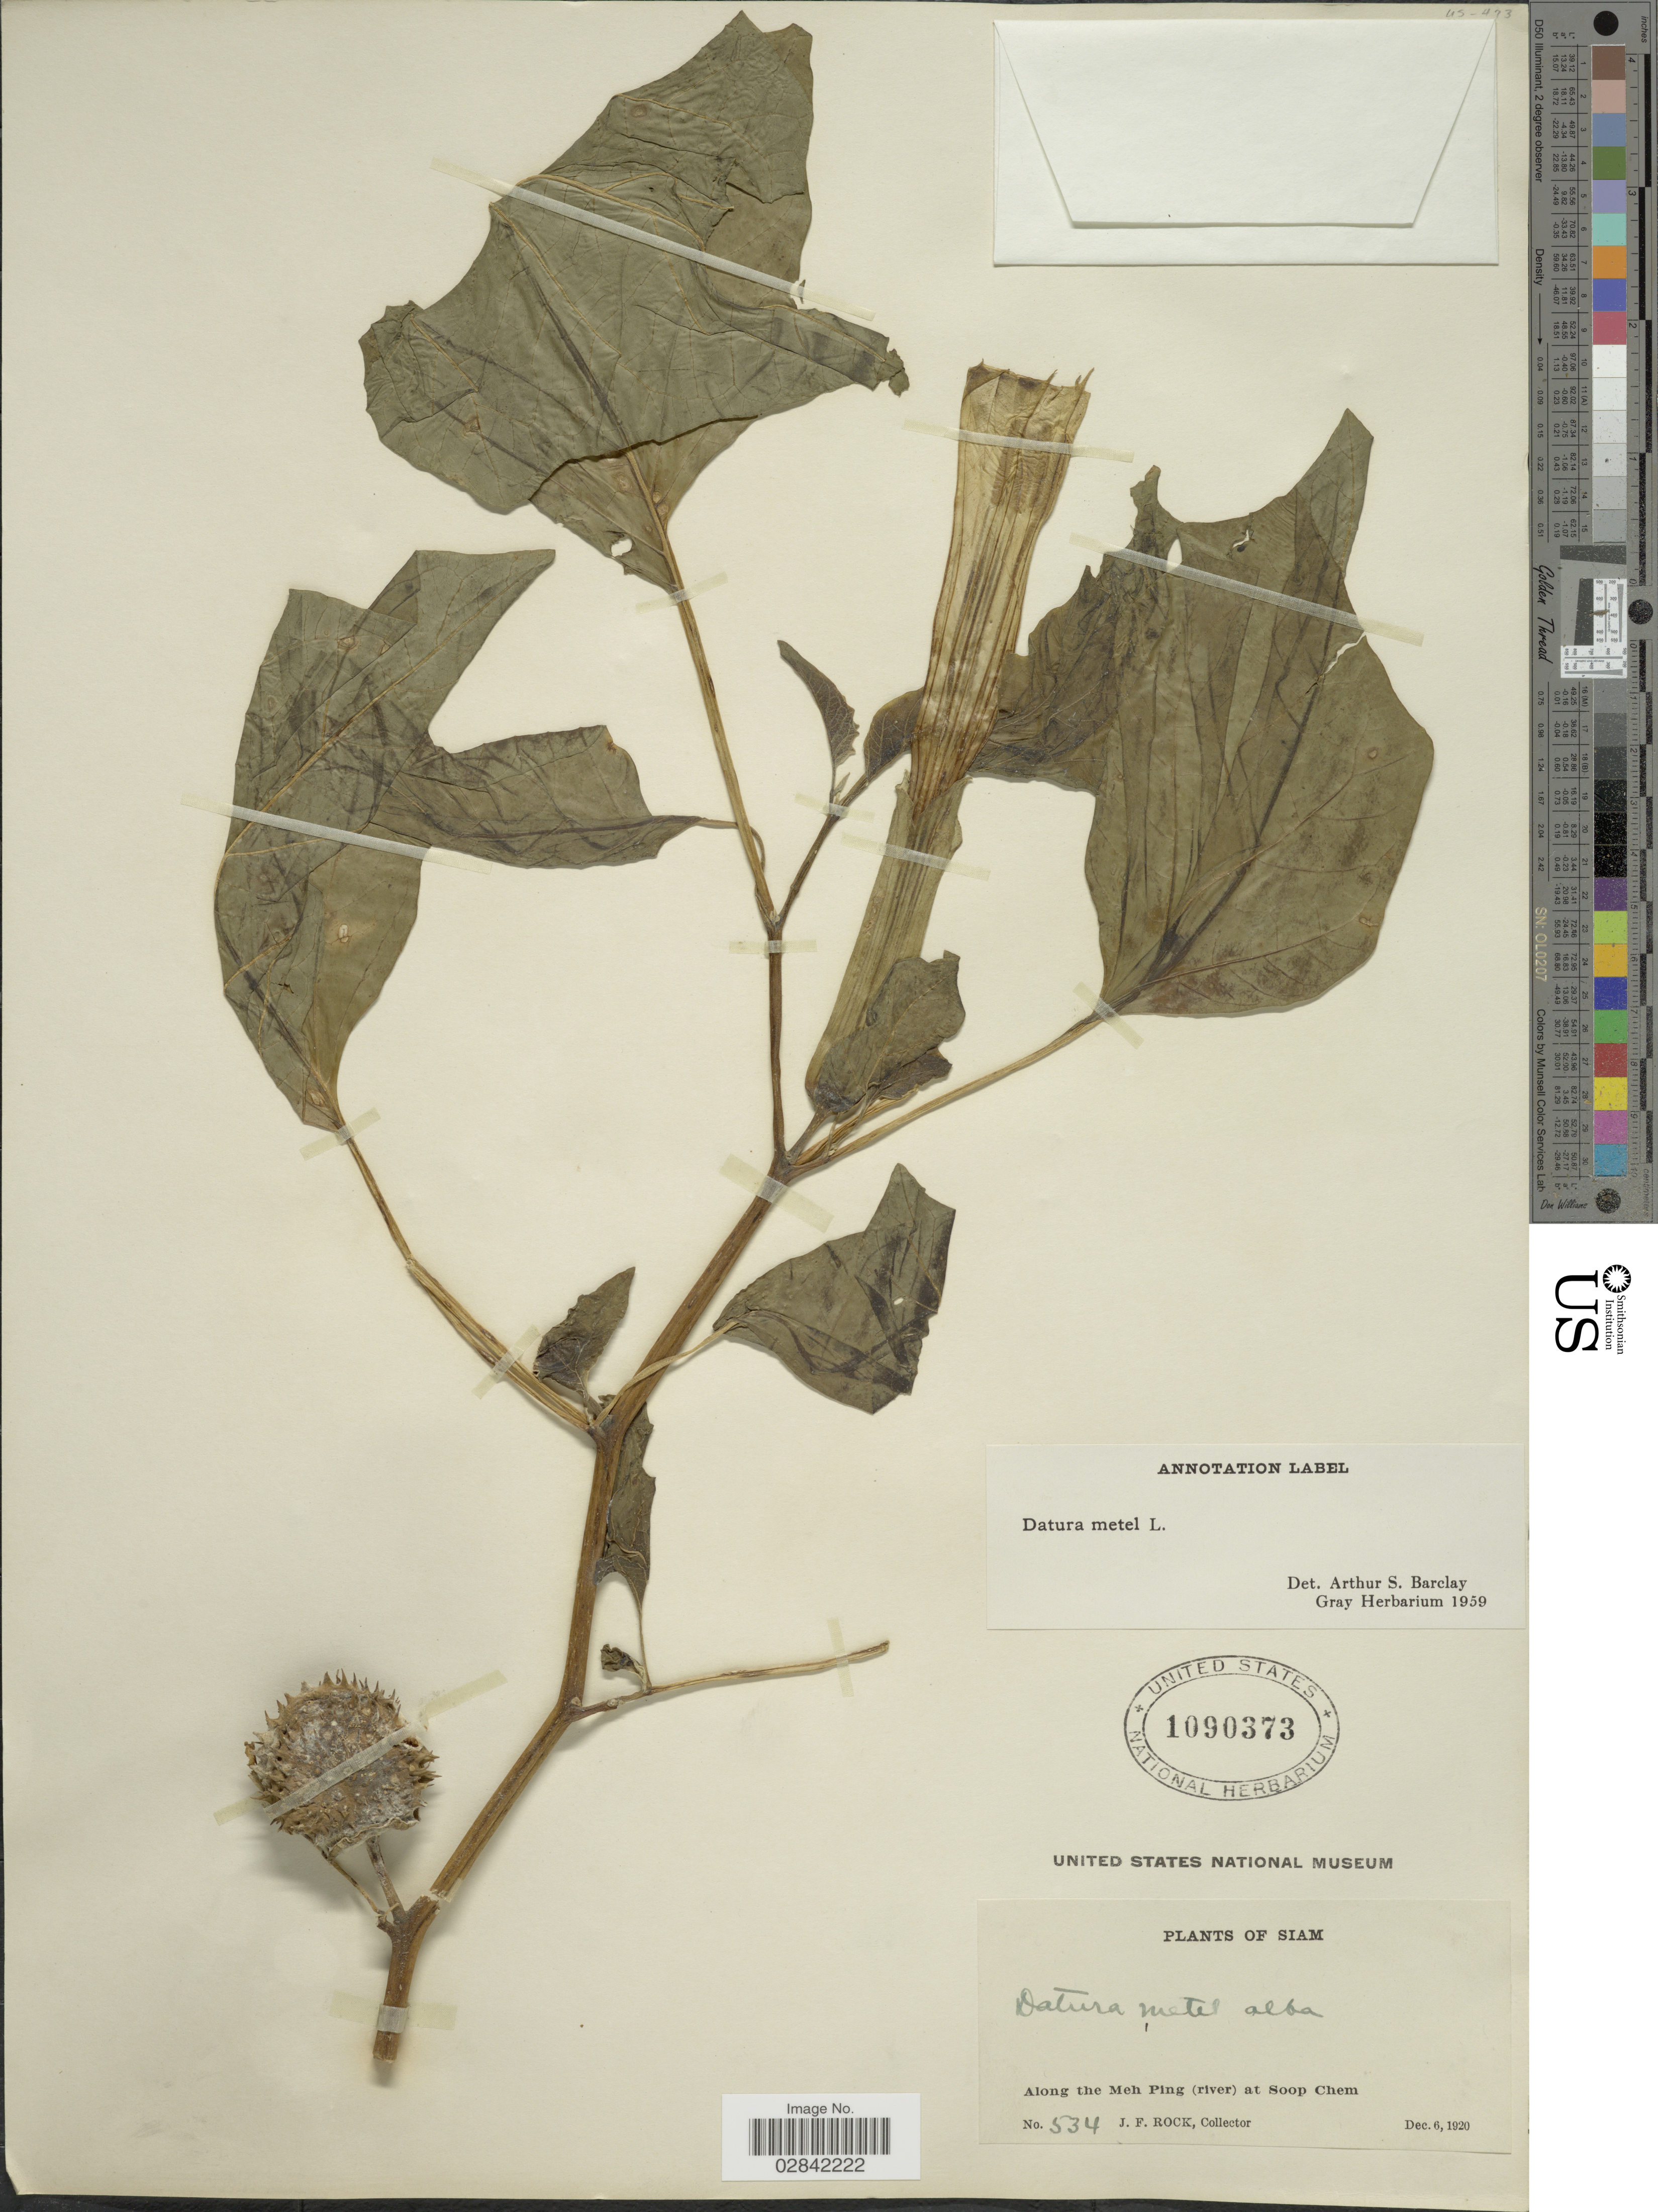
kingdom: Plantae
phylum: Tracheophyta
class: Magnoliopsida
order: Solanales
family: Solanaceae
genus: Datura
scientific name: Datura metel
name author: L.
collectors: J. Rock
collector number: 534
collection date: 1920-12-06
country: Thailand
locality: Along the Meh Ping (river) at Soop Chem.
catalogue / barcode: US 1090373